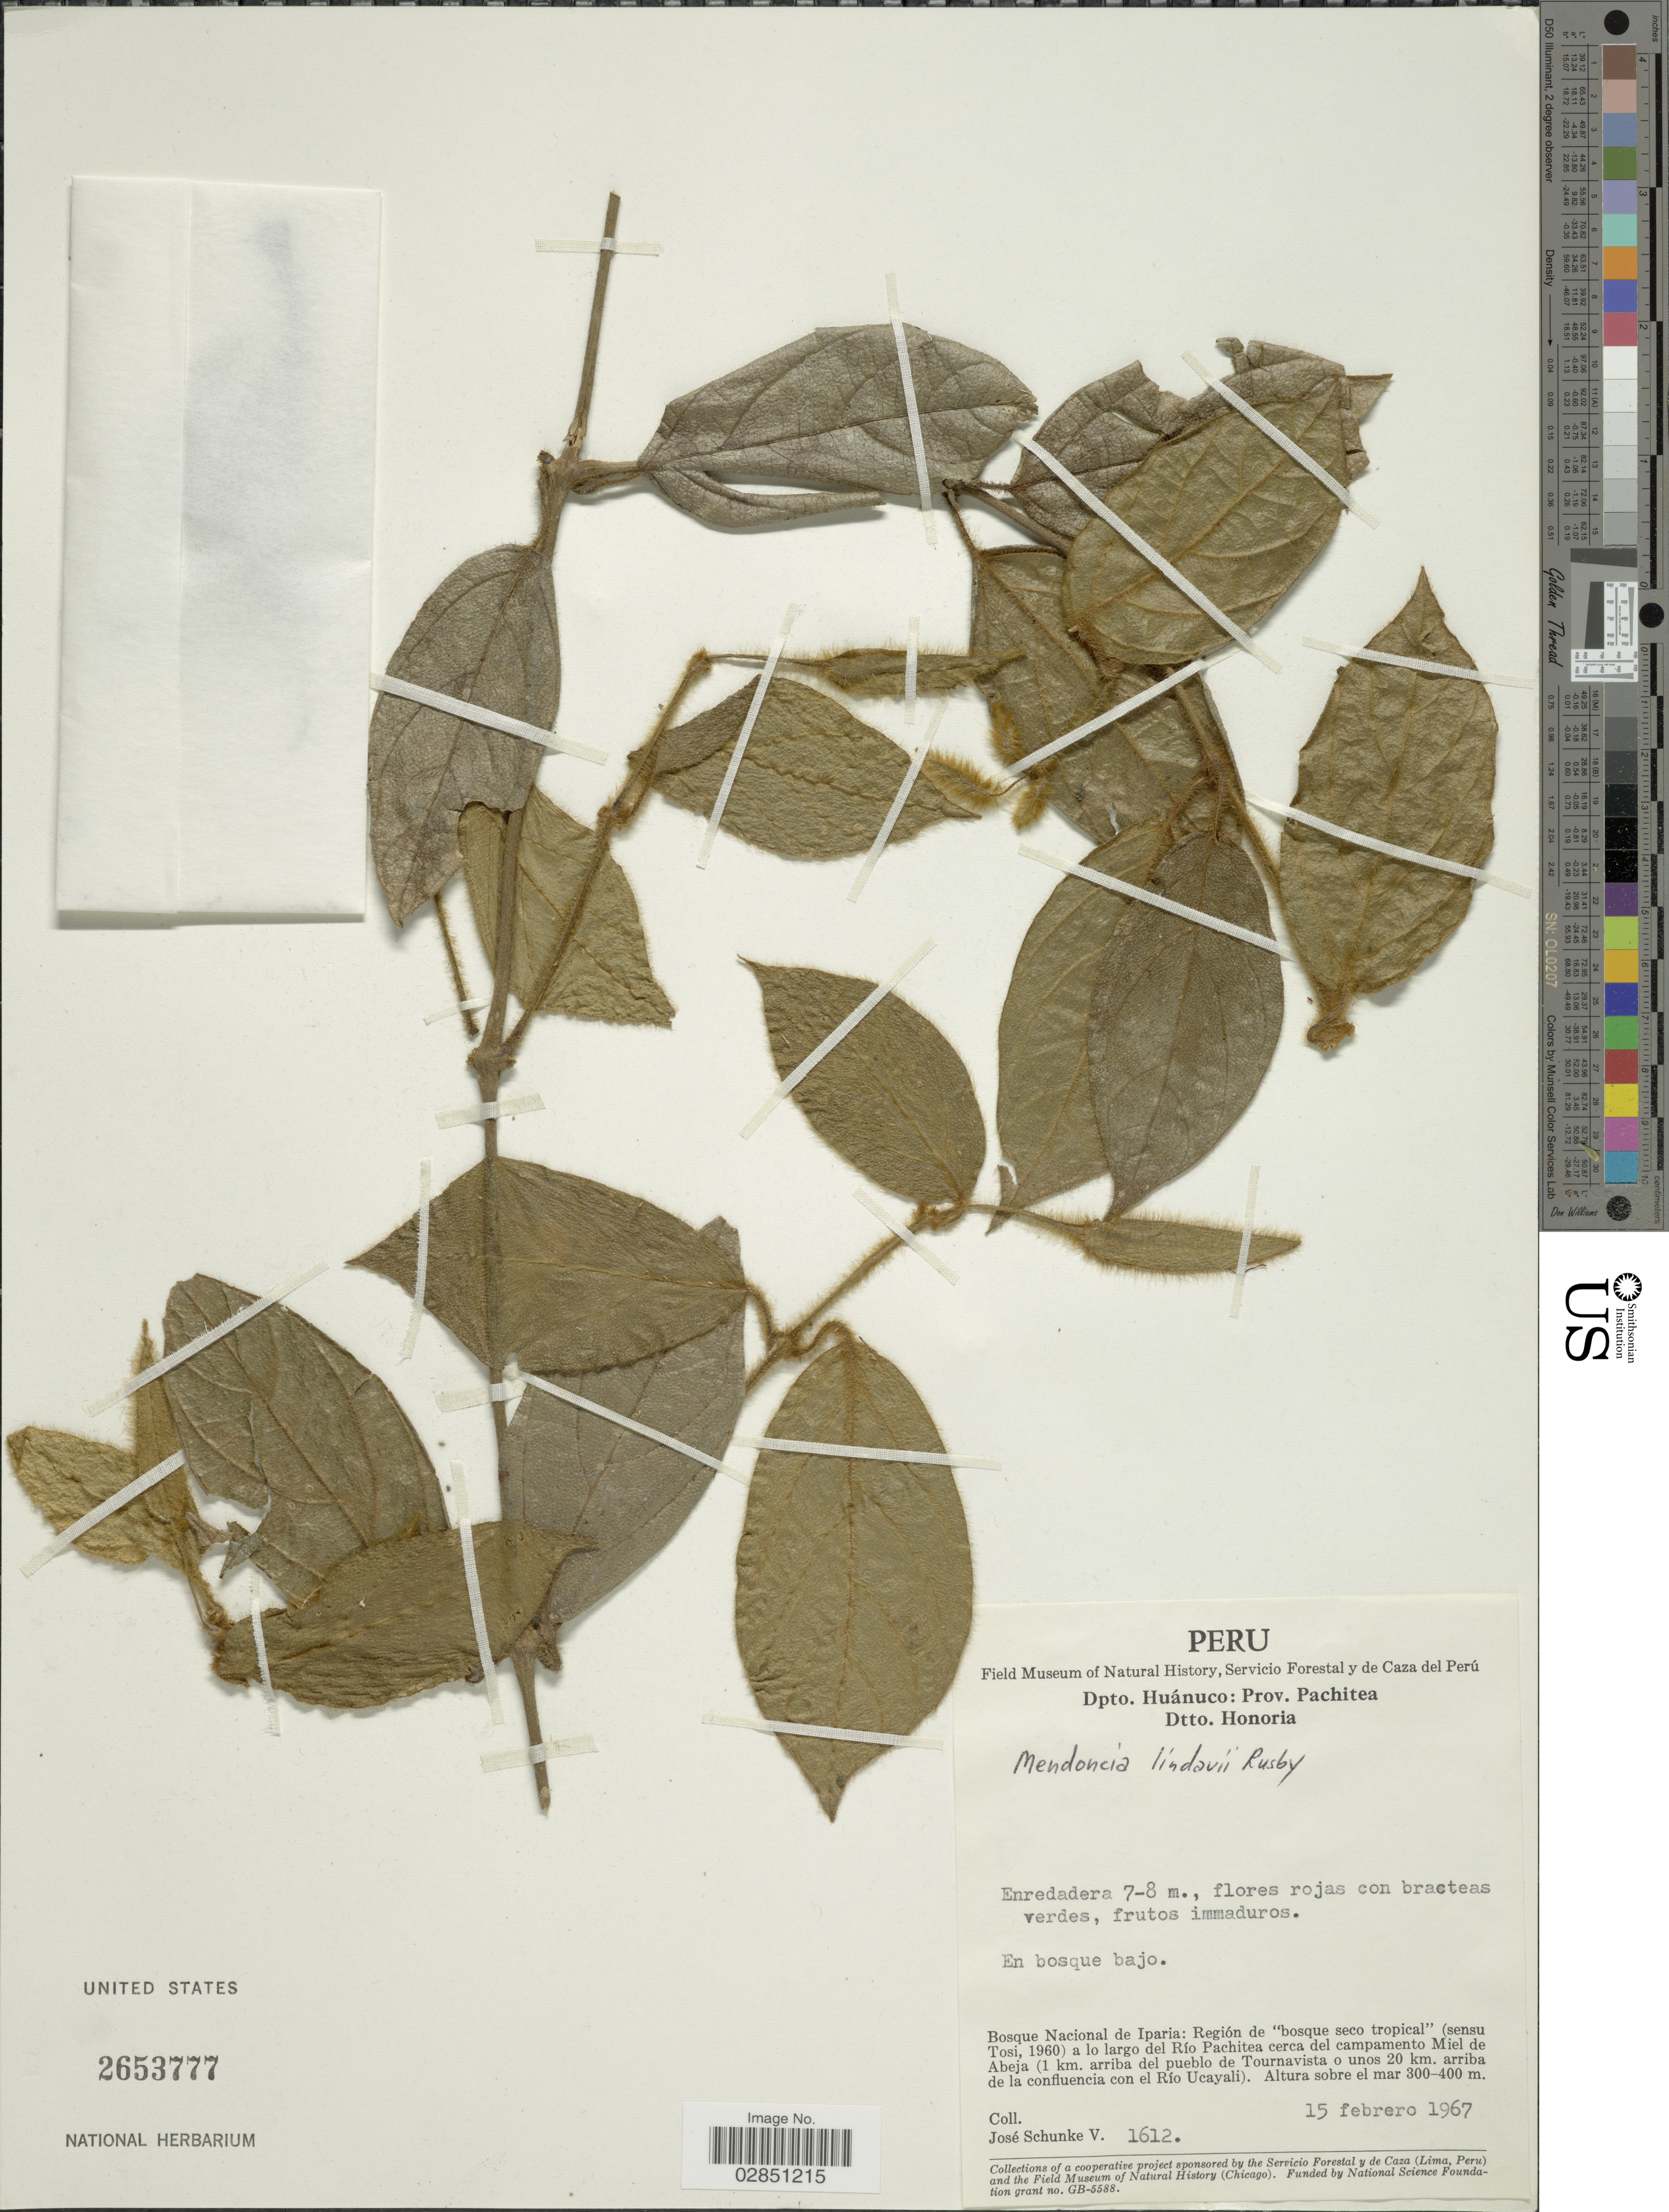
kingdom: Plantae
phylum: Tracheophyta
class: Magnoliopsida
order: Lamiales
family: Acanthaceae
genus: Mendoncia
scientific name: Mendoncia lindavii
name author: Rusby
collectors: J. Schunke Vigo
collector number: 1612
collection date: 1967-02-15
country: Peru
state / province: Huánuco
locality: Prov. Pachitea. Dtto. Honoria. Bosque Nacional de Iparia: Región de "bosque seco tropical" (sensu Tosi, 1960) a lo largo del Río Pachitea cerca del campamento Miel de Abeja (1 km. arriba del pueblo de Tournavista o unos 20 km. arriba de confluencia con el Río Ucayali).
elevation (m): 300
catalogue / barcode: US 2653777